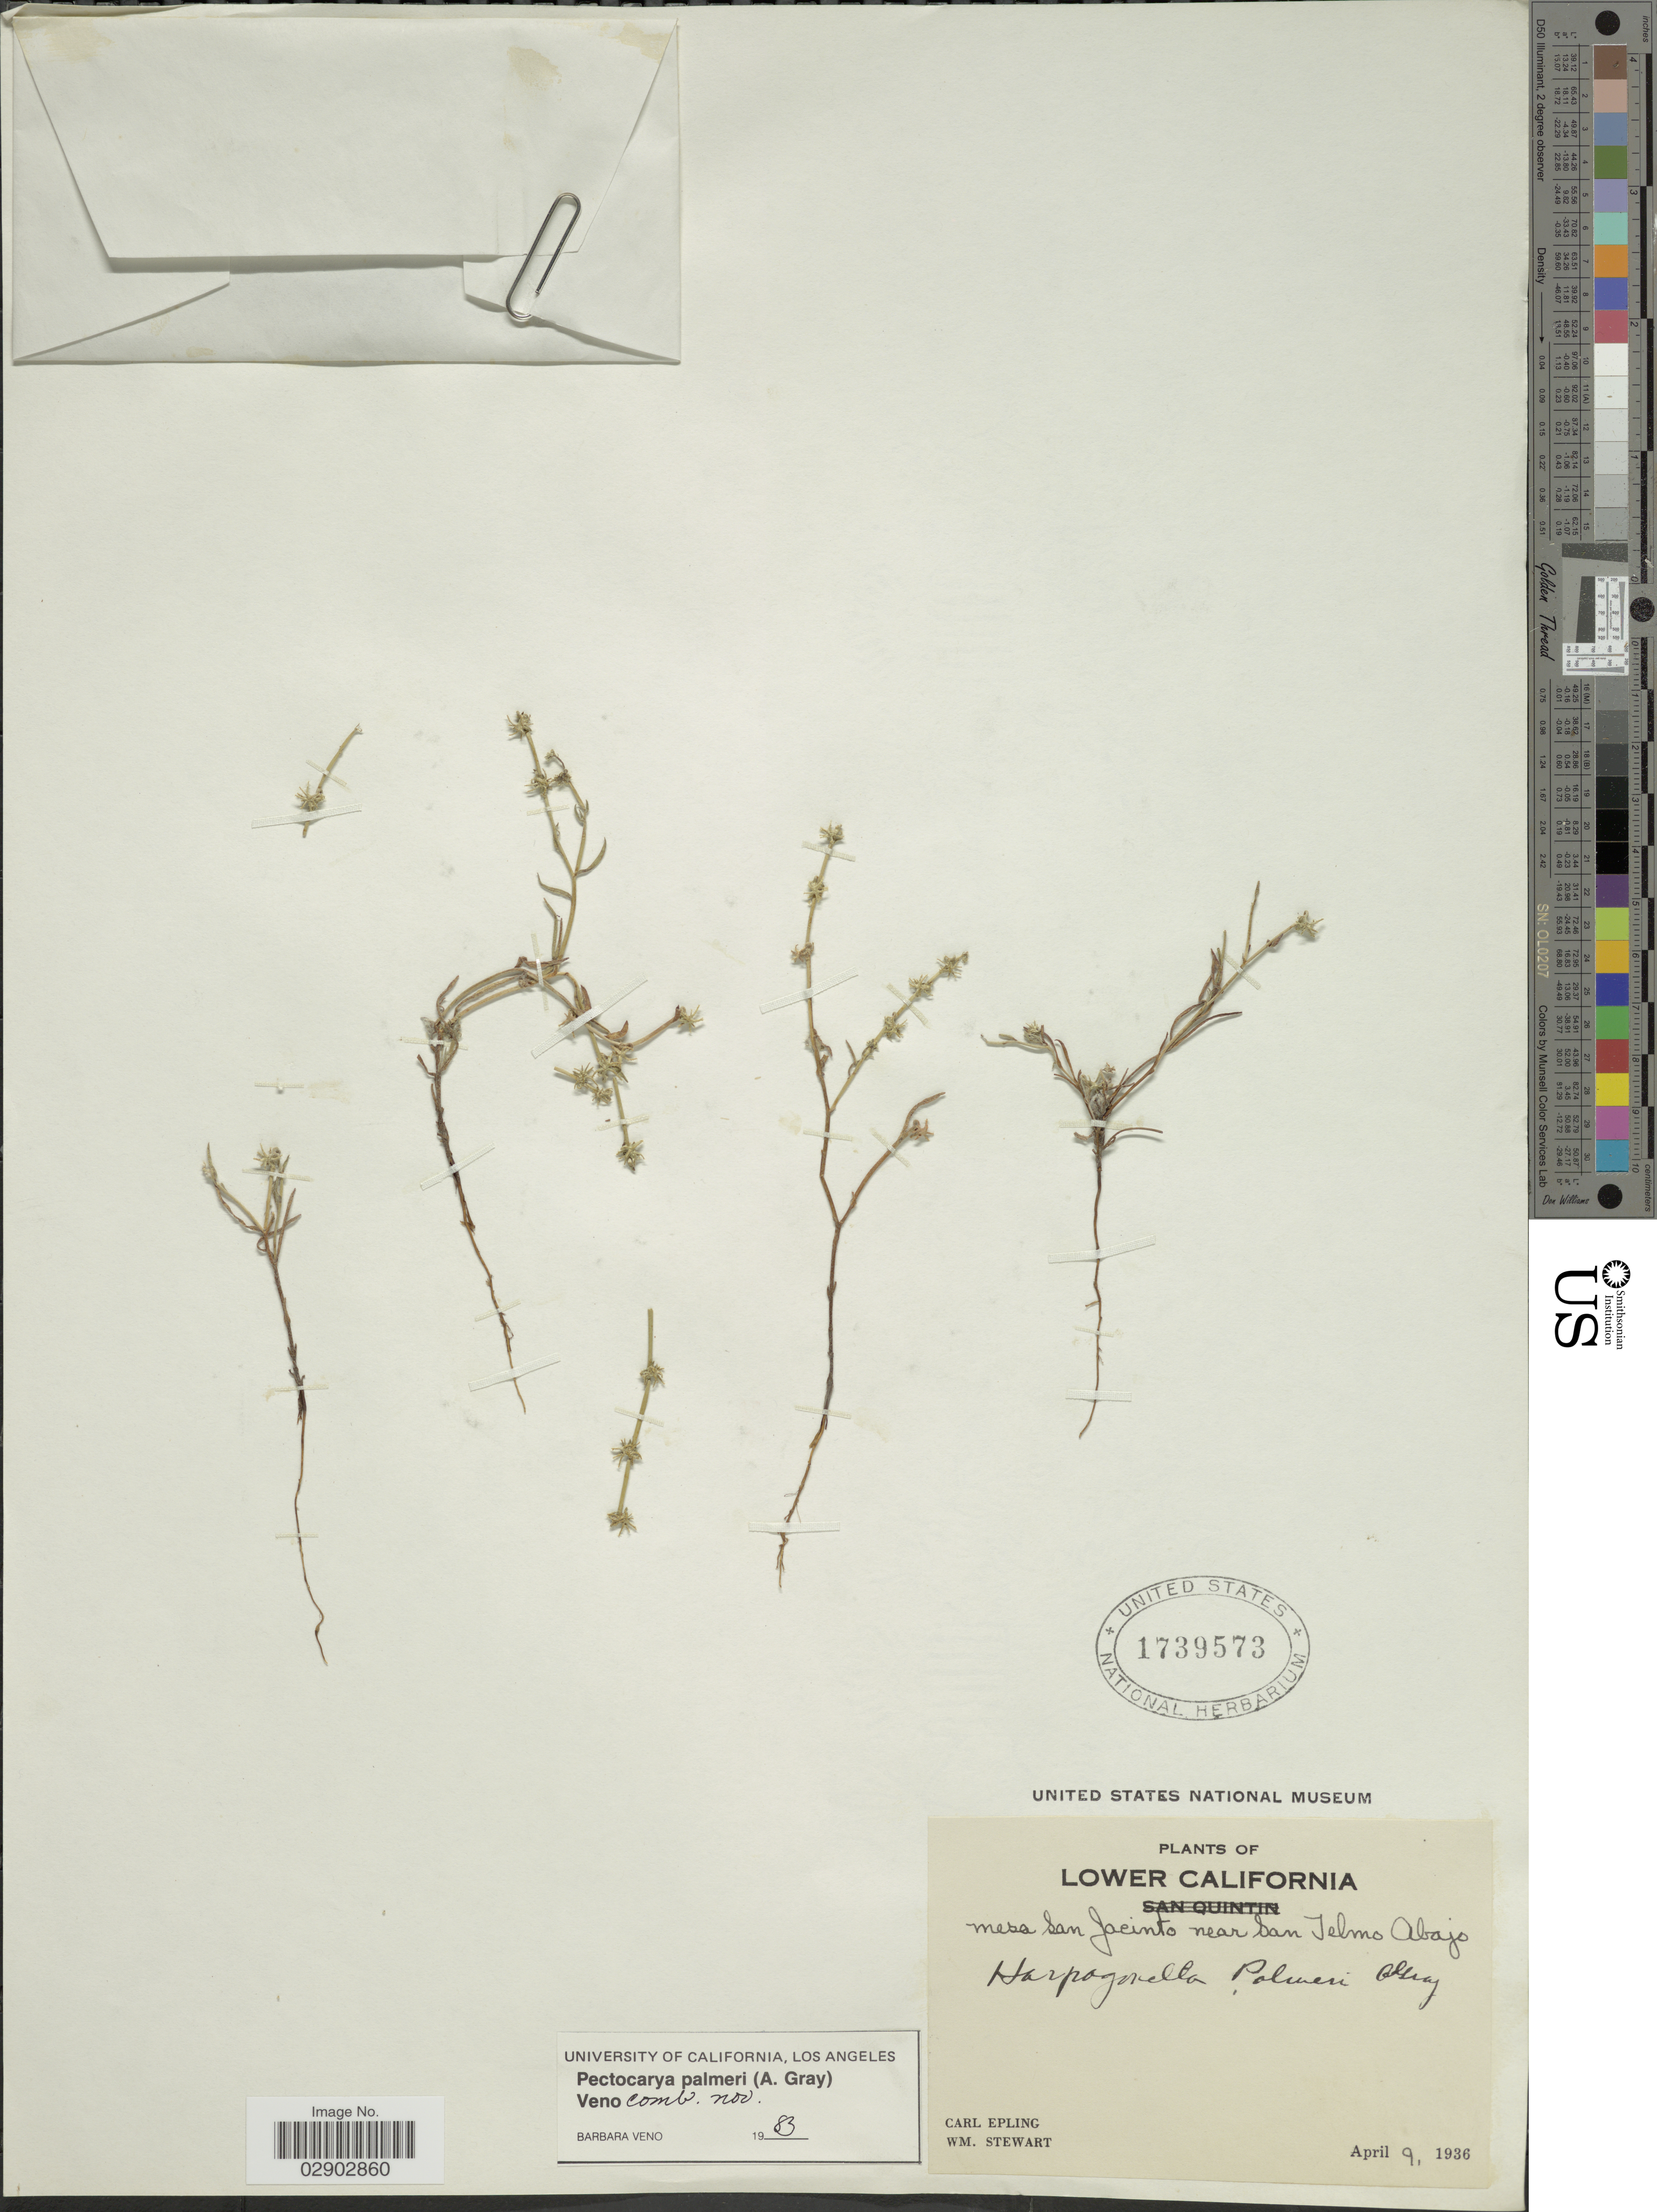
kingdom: Plantae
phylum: Tracheophyta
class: Magnoliopsida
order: Boraginales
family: Boraginaceae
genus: Harpagonella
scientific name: Harpagonella palmeri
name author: A. Gray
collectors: C. C. Epling & W. Stewart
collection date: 1936-04-09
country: Mexico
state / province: Baja California Norte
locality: Lower California. Mesa San Jacinto near San Telmo Abajo.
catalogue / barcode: US 1739573